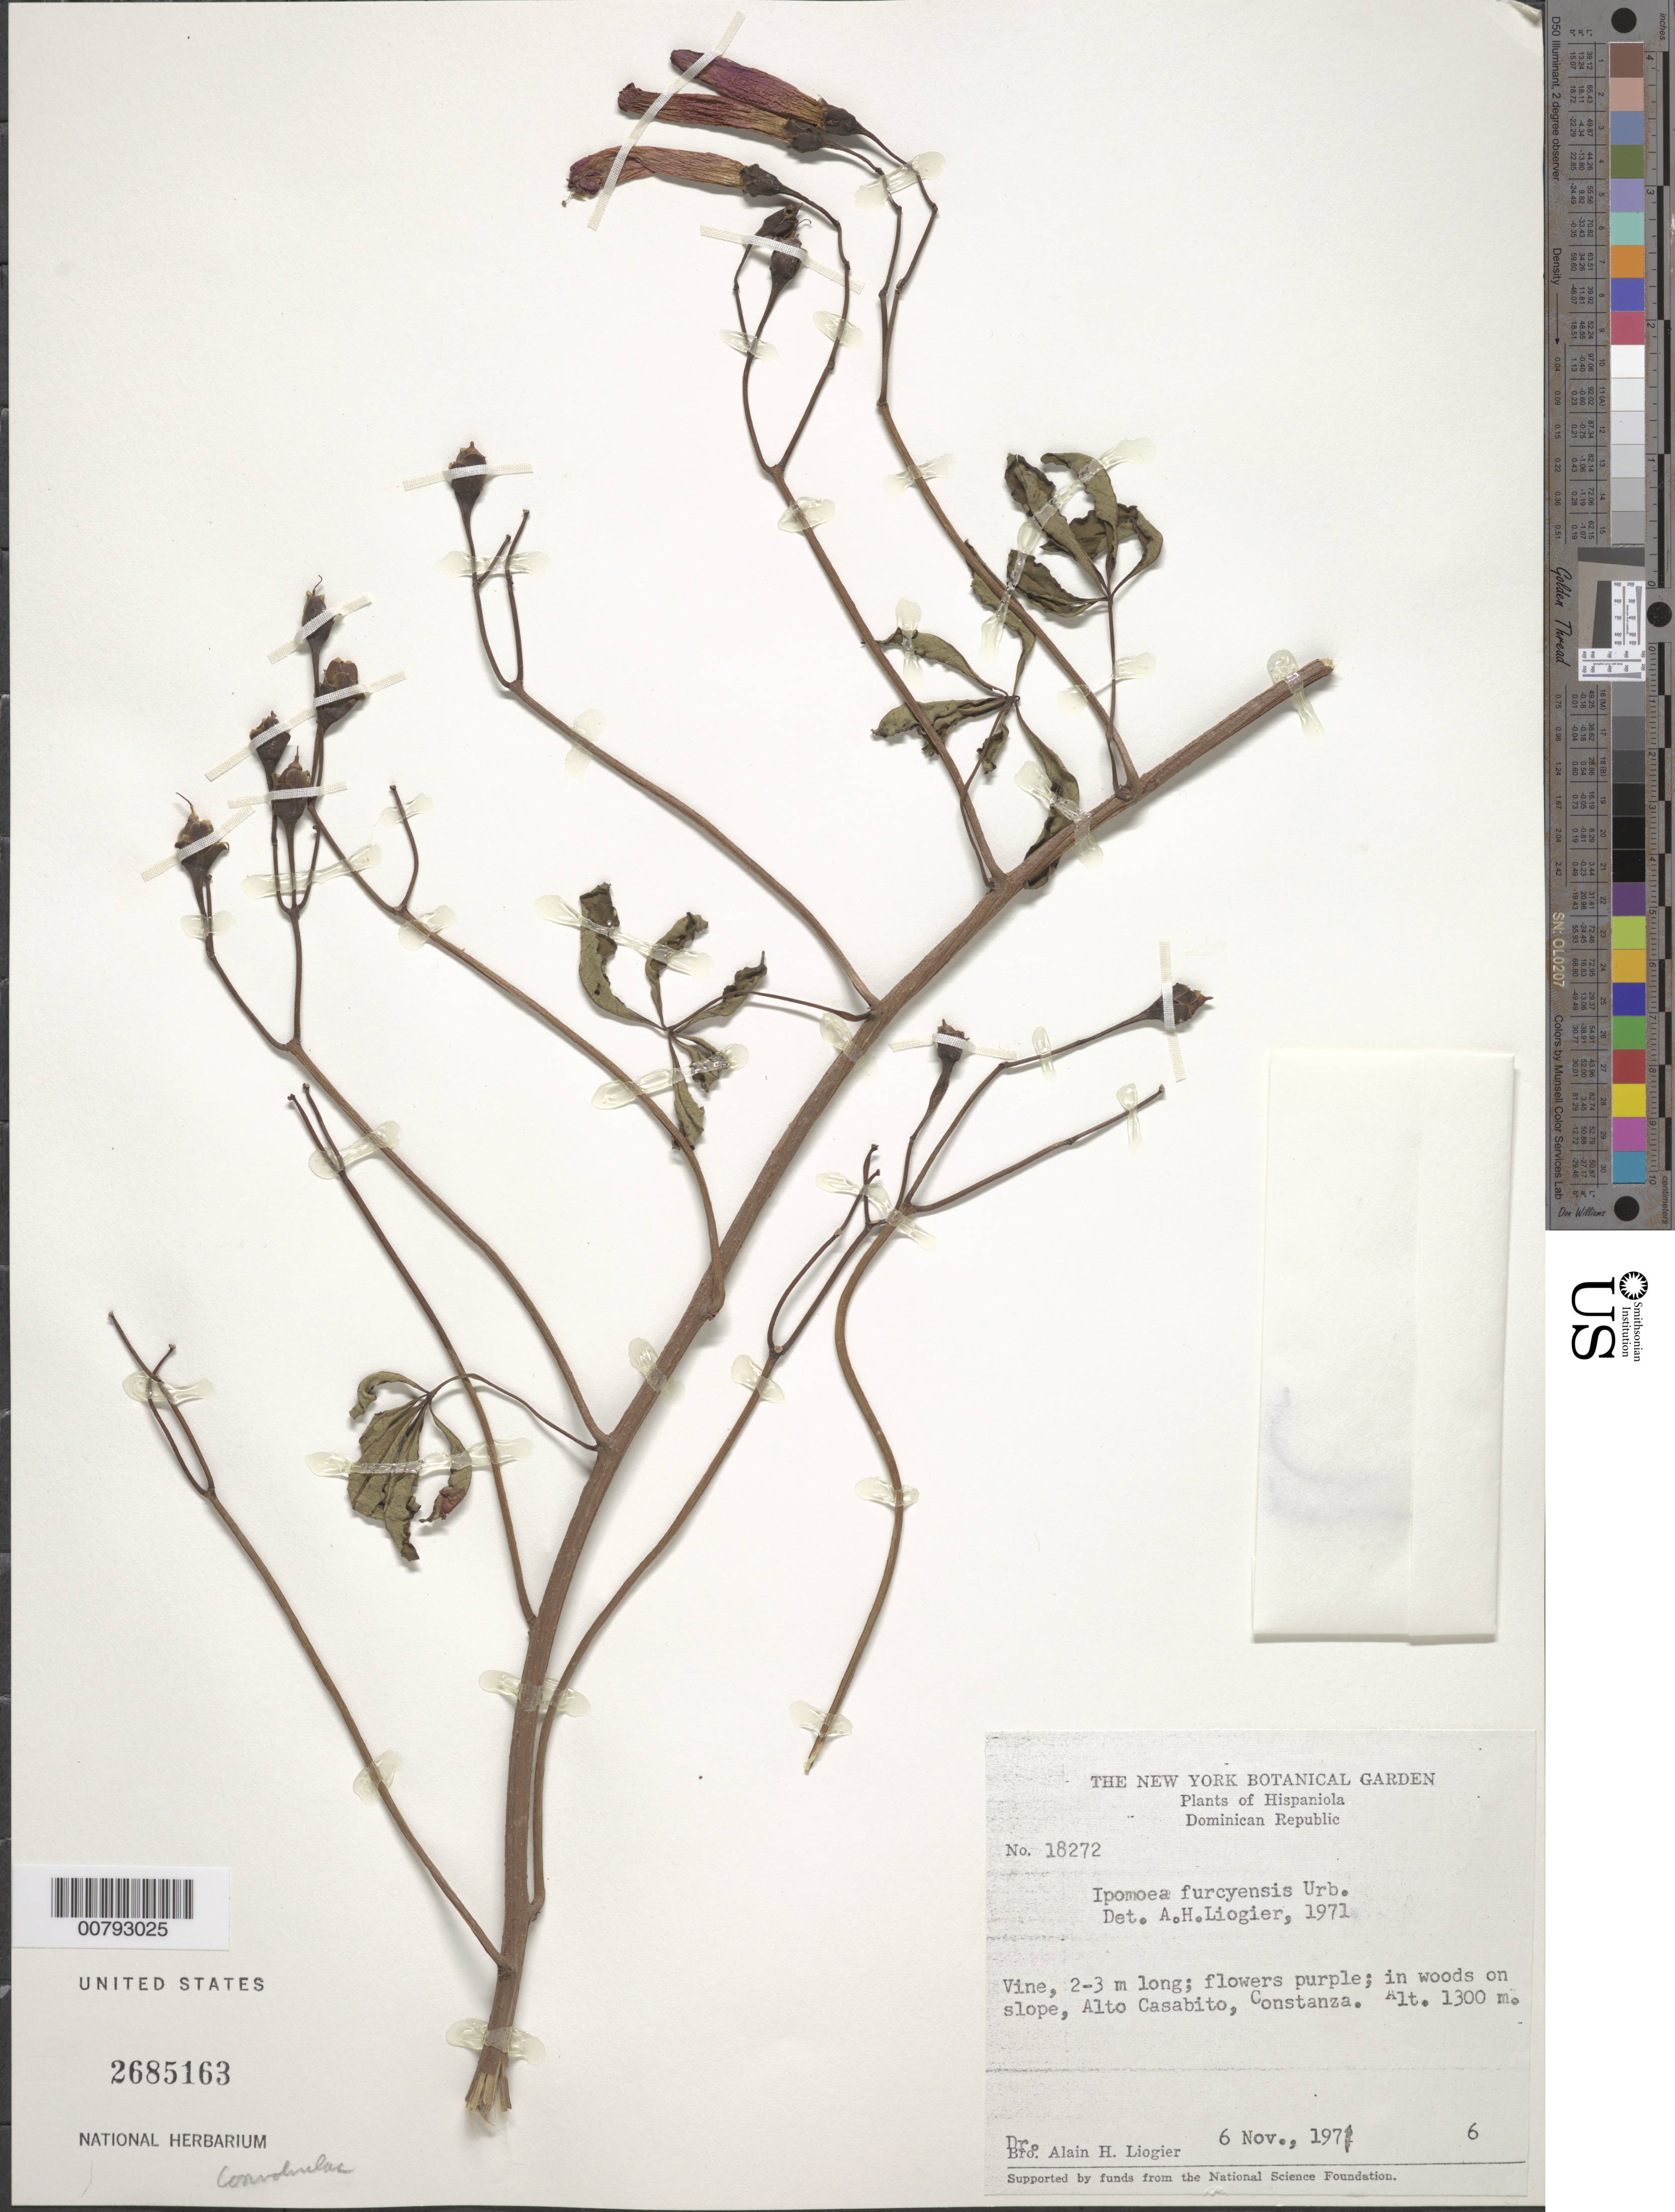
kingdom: Plantae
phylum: Tracheophyta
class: Magnoliopsida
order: Solanales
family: Convolvulaceae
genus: Ipomoea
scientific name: Ipomoea furcyensis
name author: Urb.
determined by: Liogier, Alain H.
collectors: A. H. Liogier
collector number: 18272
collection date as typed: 06 Nov 1971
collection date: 1971-11-06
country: Dominican Republic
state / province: La Vega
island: Hispaniola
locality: Constanza, Alto de Casabito.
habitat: In woods on slope.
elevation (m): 1300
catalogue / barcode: US 2685163